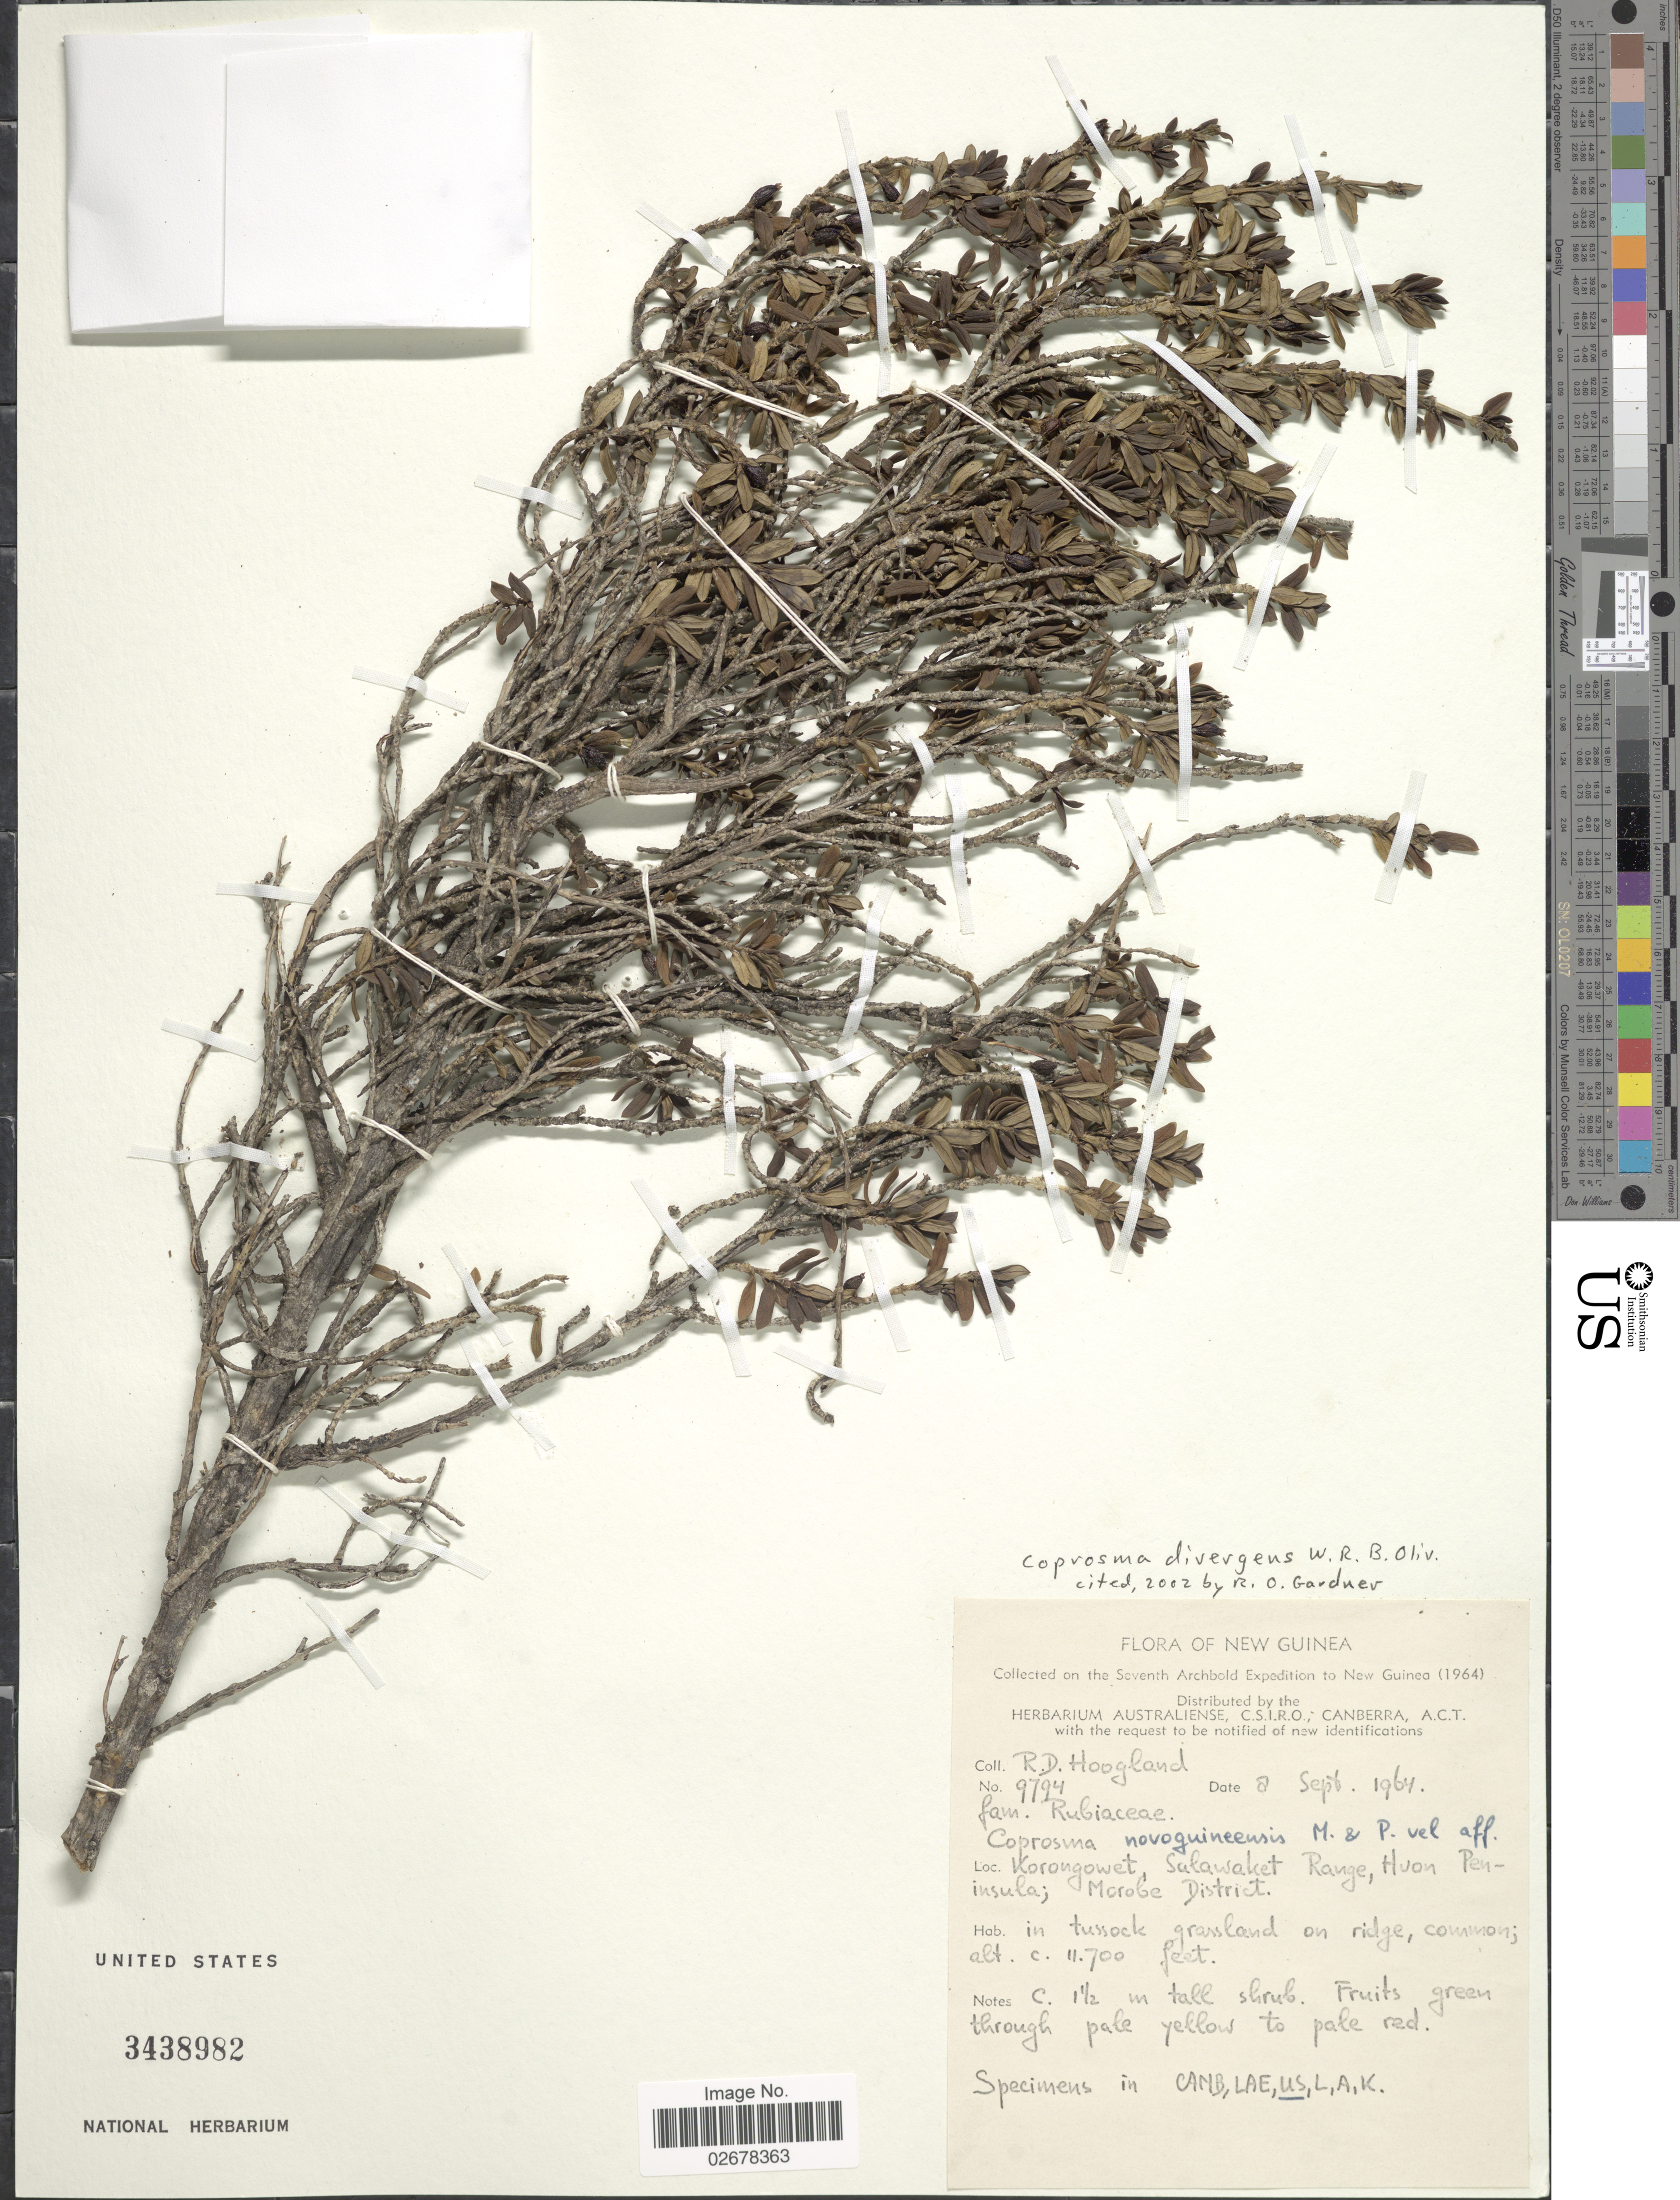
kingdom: Plantae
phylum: Tracheophyta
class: Magnoliopsida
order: Gentianales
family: Rubiaceae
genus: Coprosma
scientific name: Coprosma divergens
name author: W.R.B. Oliv.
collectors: R. D. Hoogland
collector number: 9794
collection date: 1964-09-08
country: Papua New Guinea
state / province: Morobe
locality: New Guinea, Korongowet, Sulawaket Range, Huon Peninsula, in tussock grassland on ridge.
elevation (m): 3566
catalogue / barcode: US 3438982